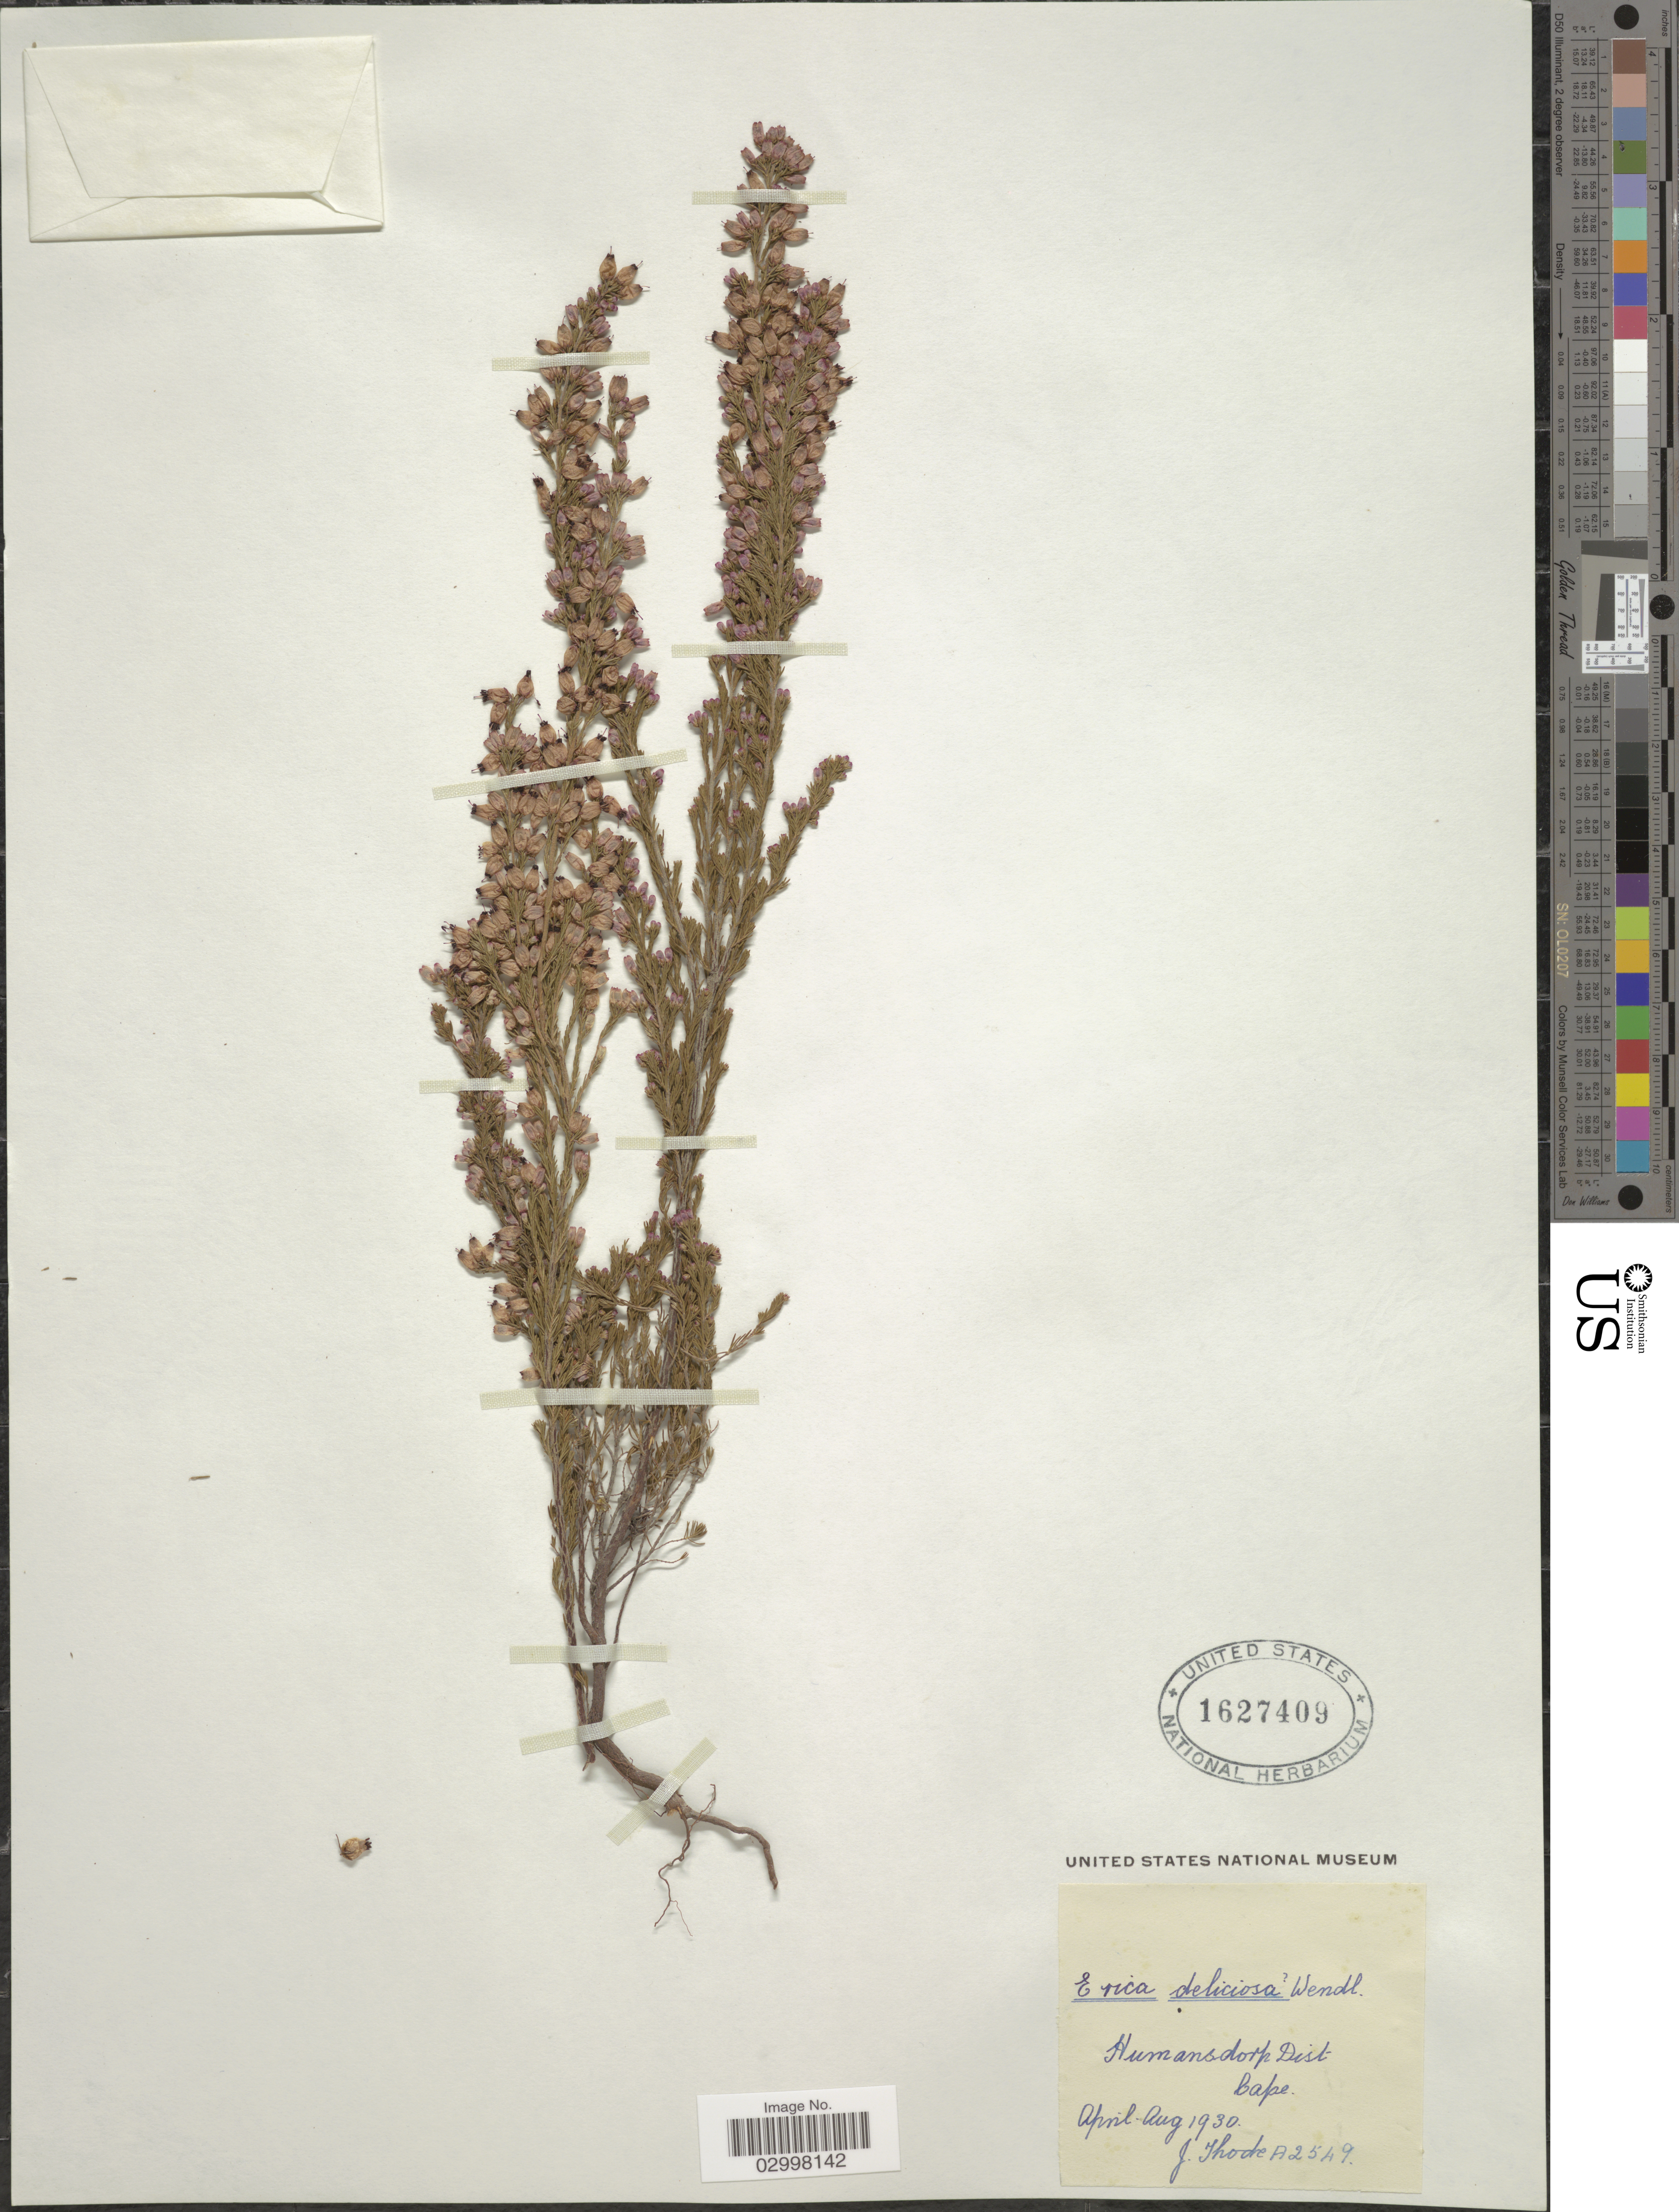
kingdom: Plantae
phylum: Tracheophyta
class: Magnoliopsida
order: Ericales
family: Ericaceae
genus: Erica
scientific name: Erica deliciosa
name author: H.L. Wendl. ex Benth.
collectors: J. Thode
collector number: A2549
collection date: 1930-04/1930-08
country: South Africa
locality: Humansdorp Dist Cape.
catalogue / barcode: US 1627409